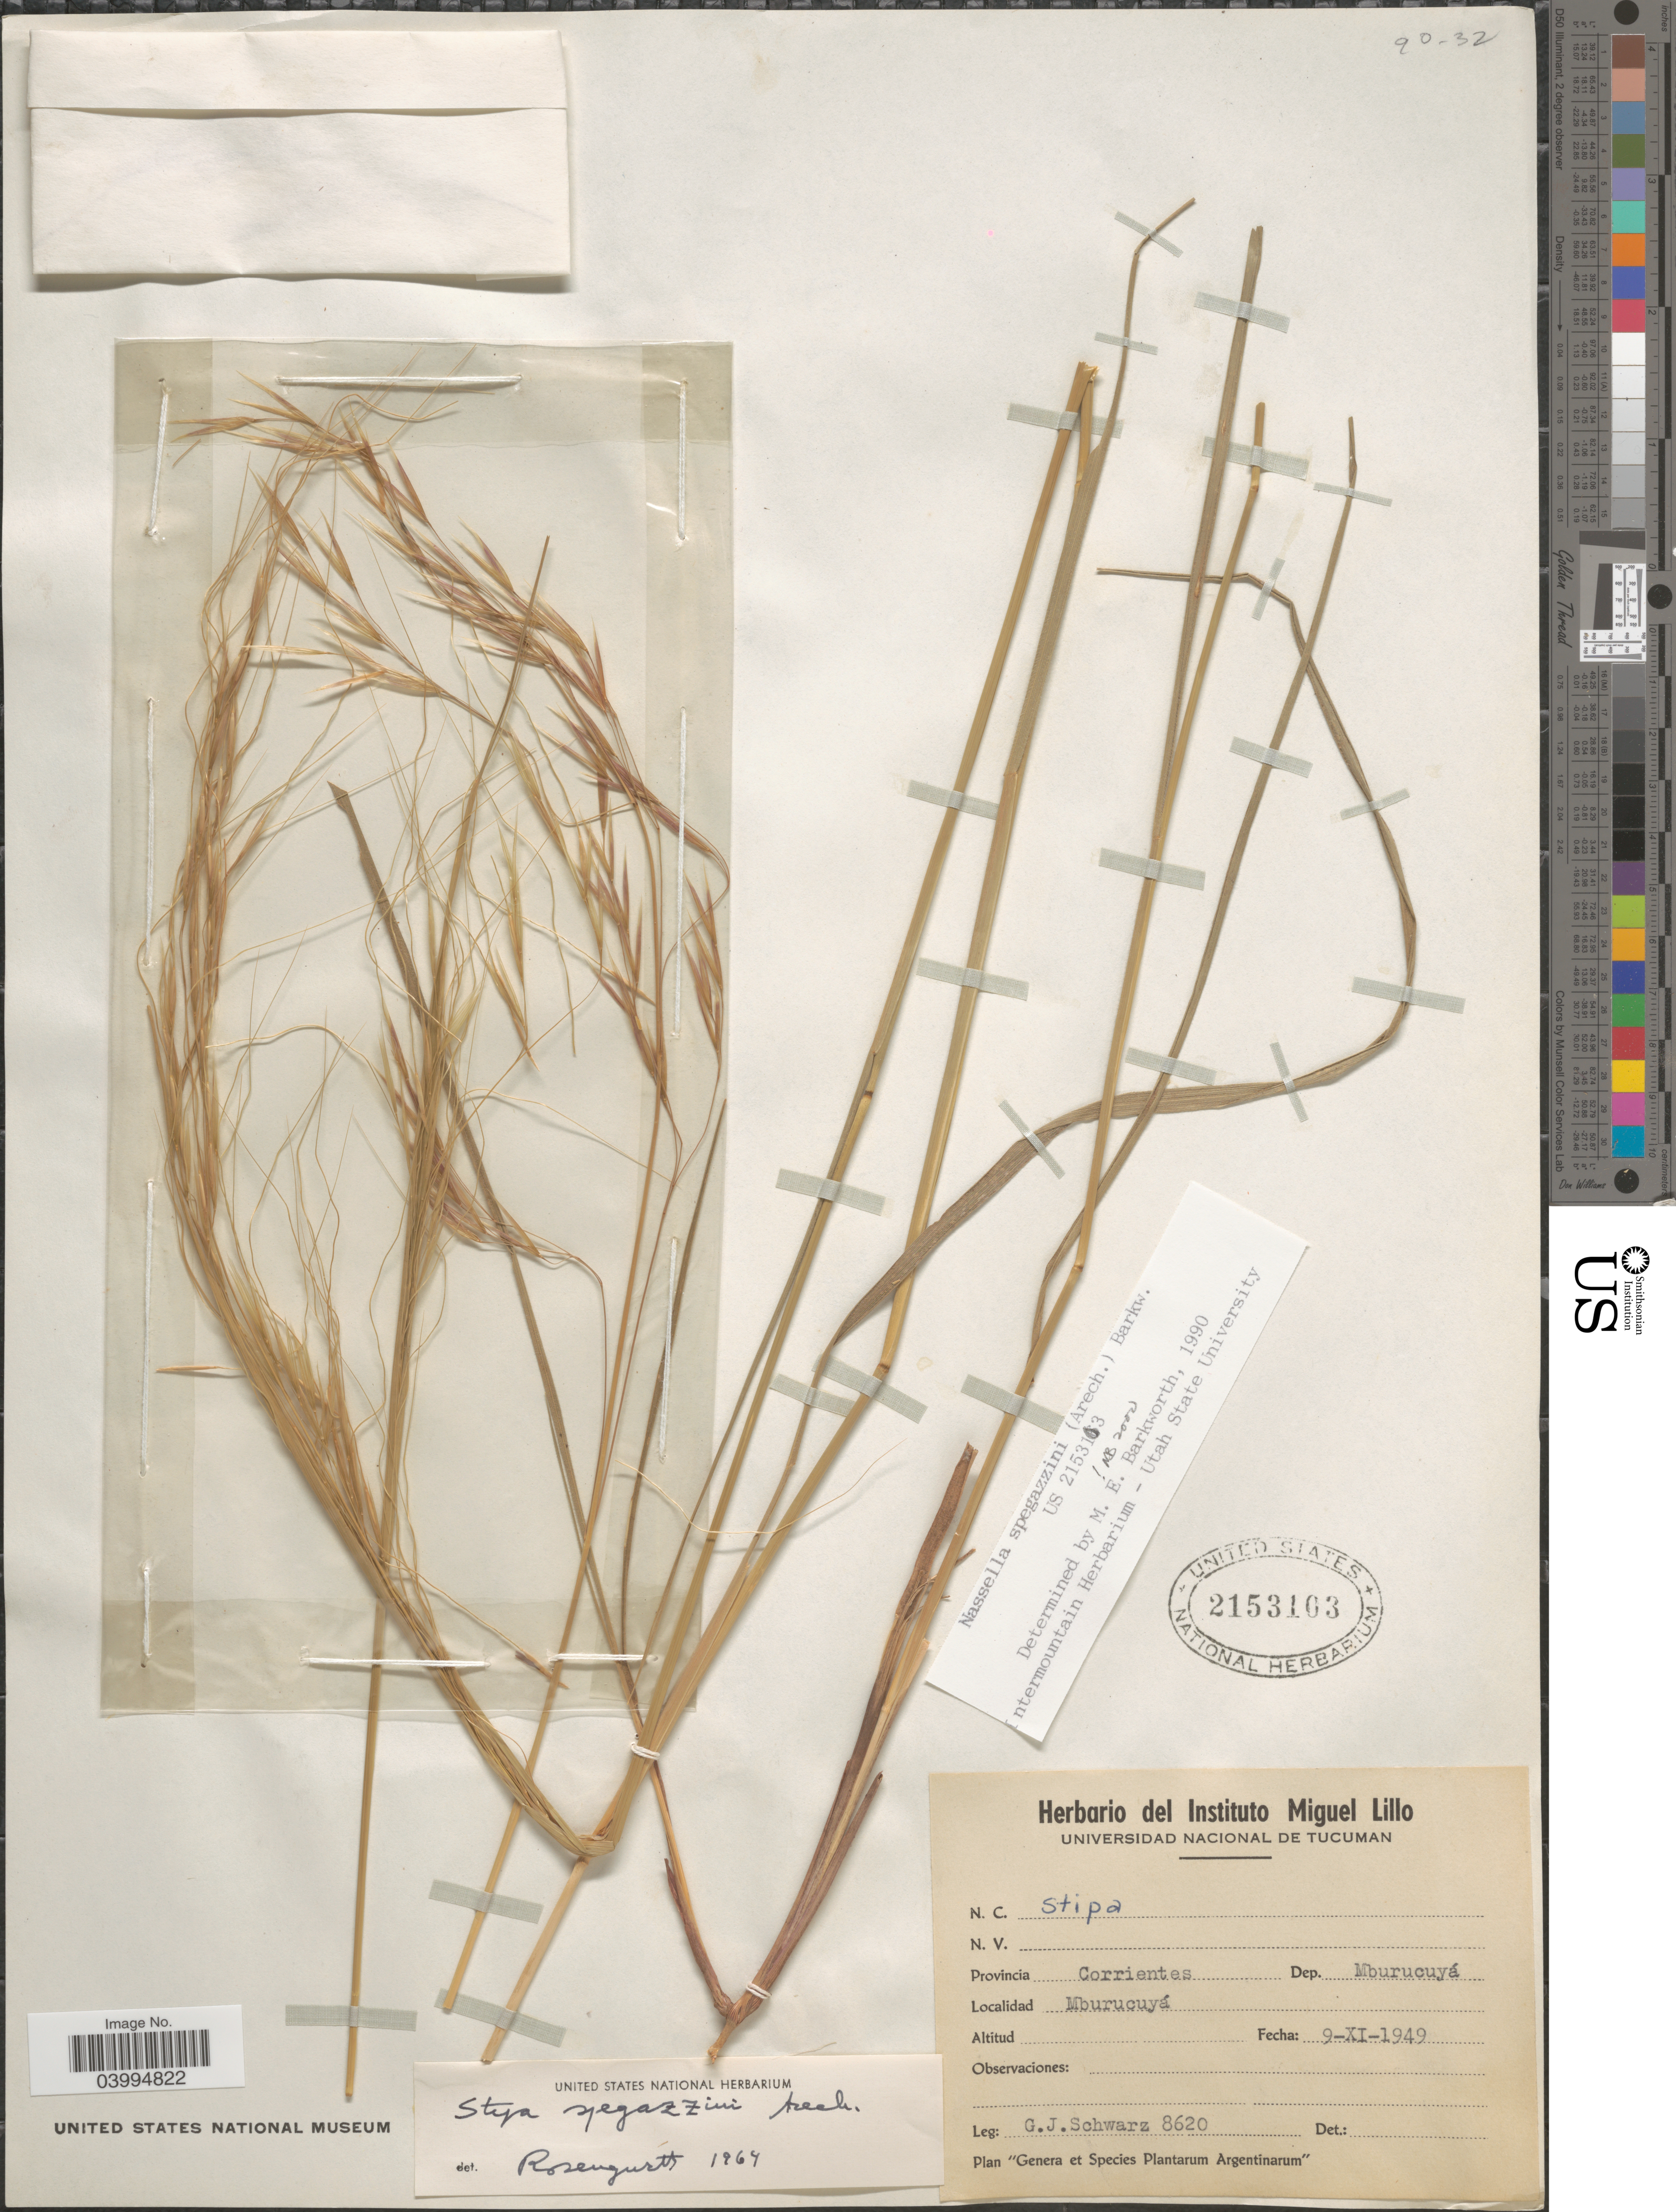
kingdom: Plantae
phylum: Tracheophyta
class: Liliopsida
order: Poales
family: Poaceae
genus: Nassella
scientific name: Nassella spegazzinii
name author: (Arechav.) Barkworth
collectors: G. J. Schwarz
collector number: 8620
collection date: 1949-11-09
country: Argentina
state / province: Corrientes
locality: Dep. Mburucuyá. Mburucuyá.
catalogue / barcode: US 2153103